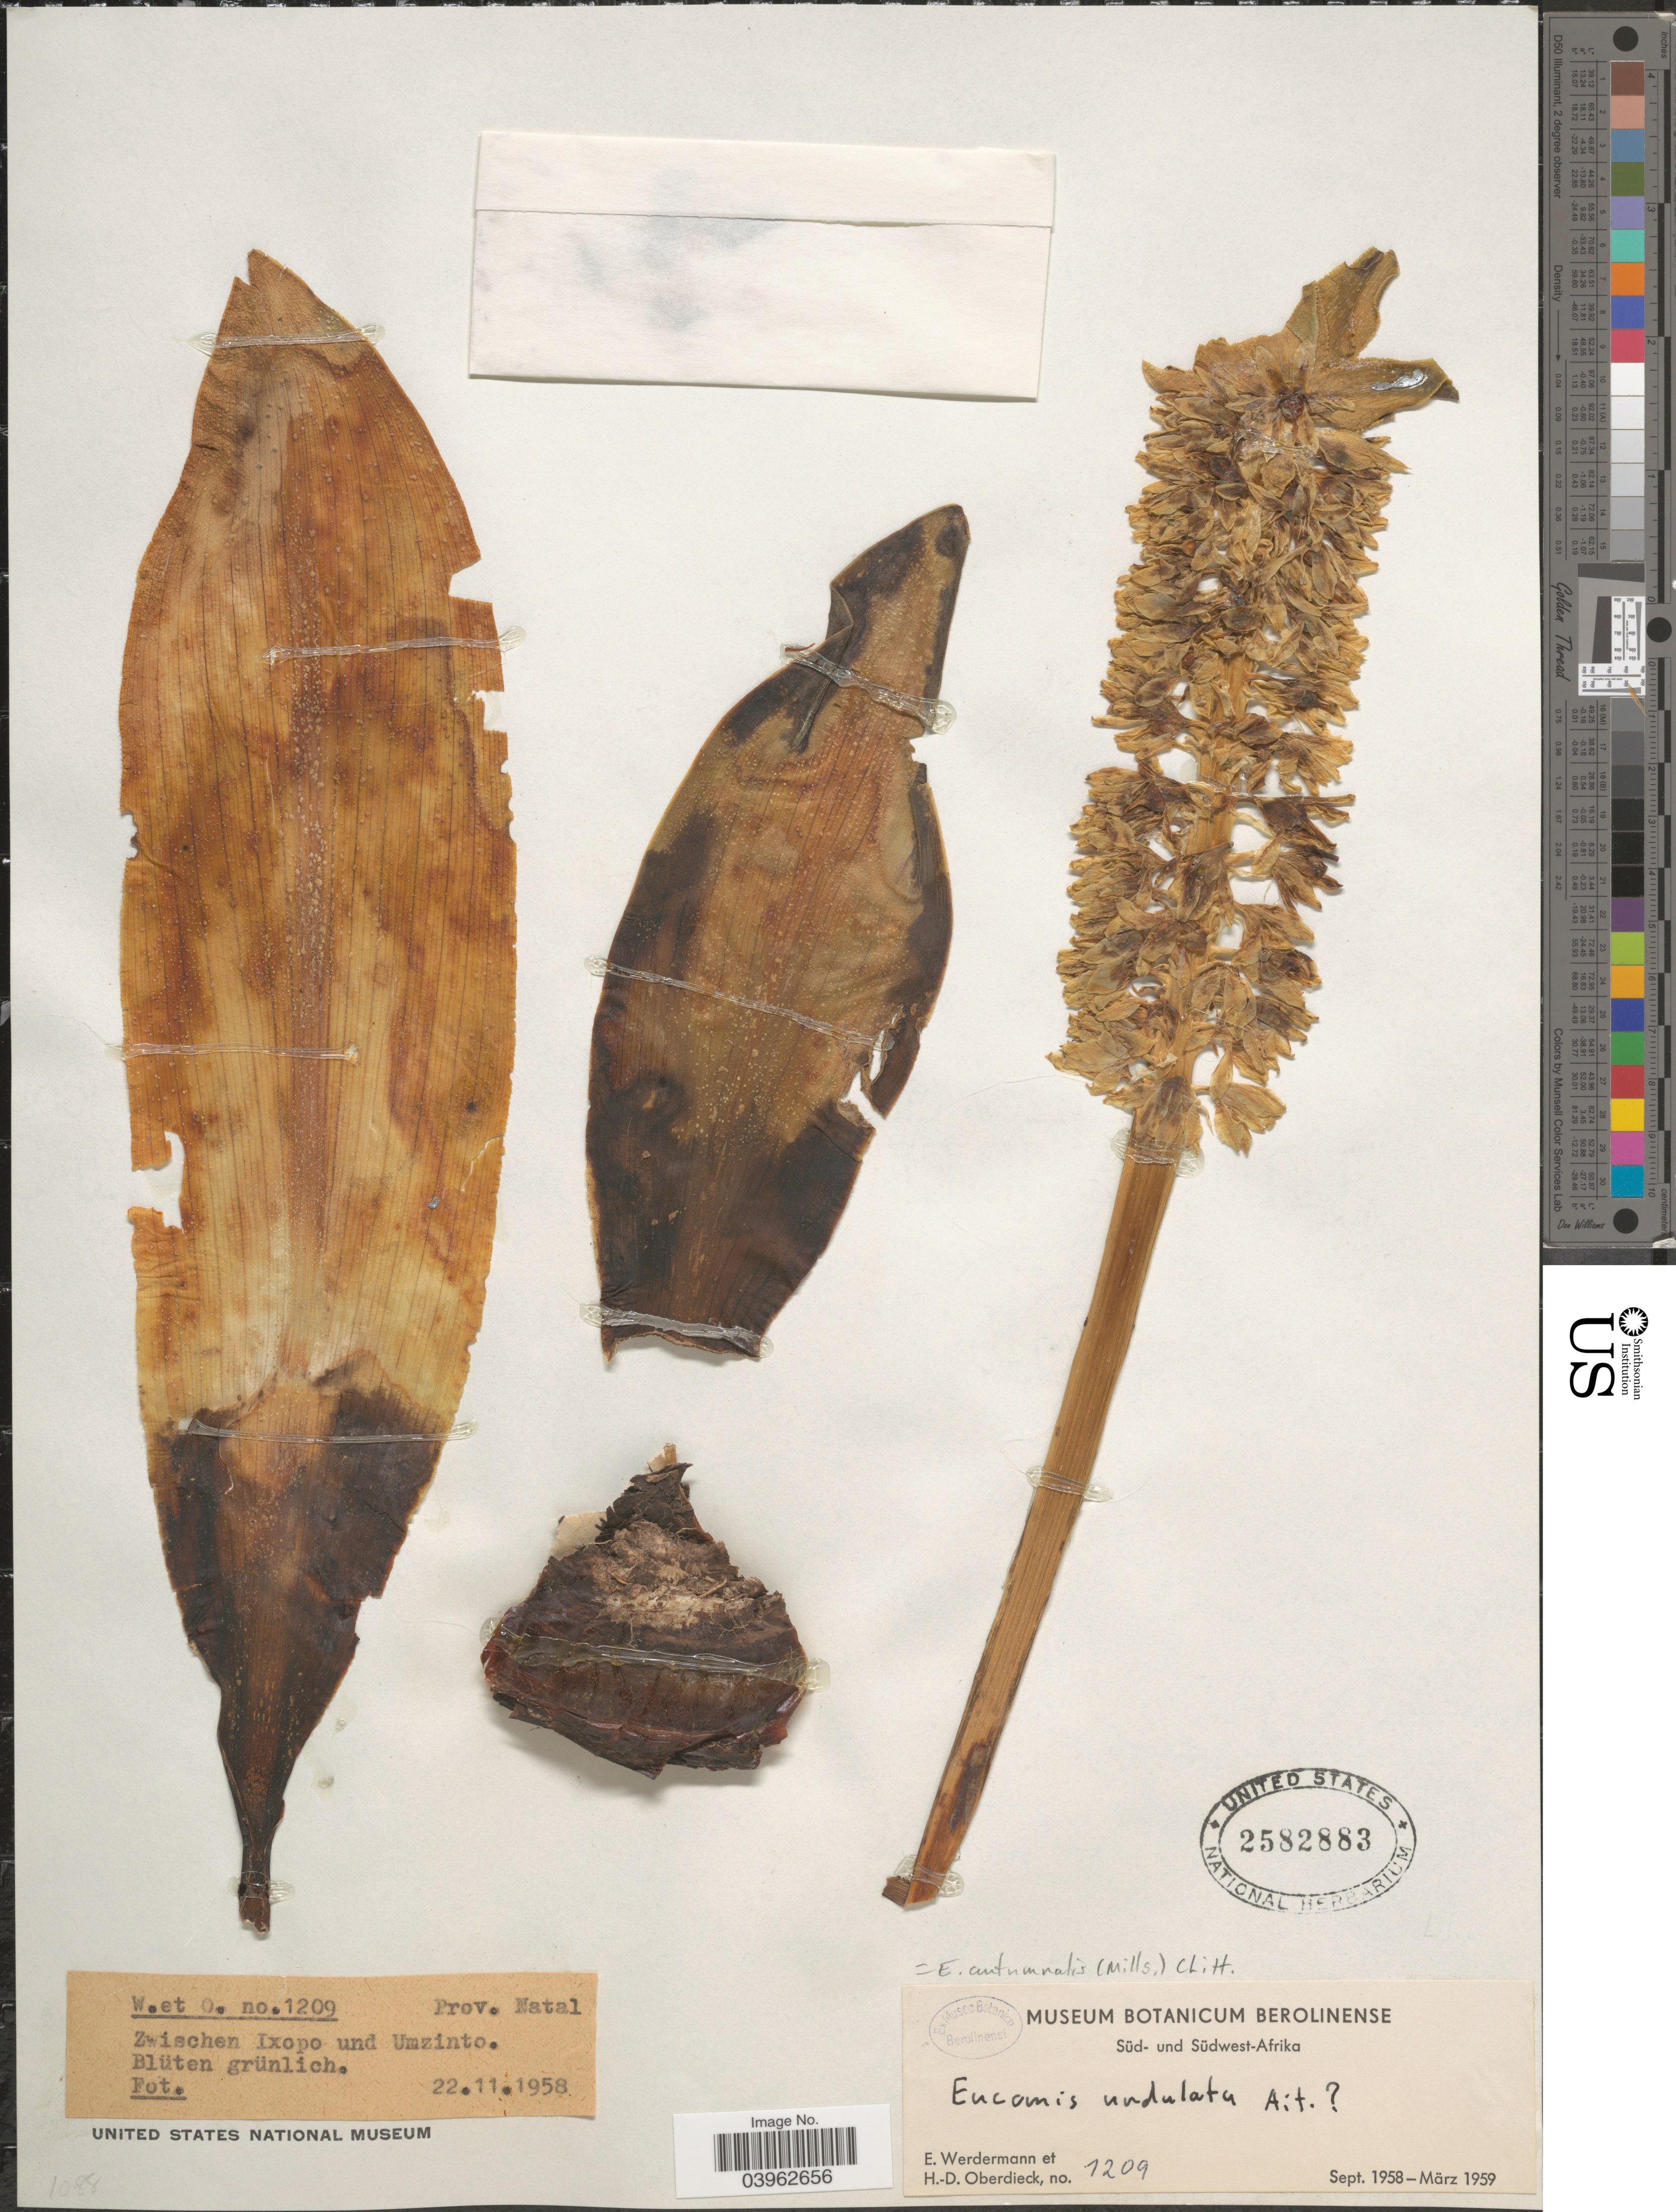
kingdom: Plantae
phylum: Tracheophyta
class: Liliopsida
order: Asparagales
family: Asparagaceae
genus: Eucomis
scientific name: Eucomis undulata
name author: Aiton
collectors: E. Werdermann & H. Oberdieck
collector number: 1209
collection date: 1958-11-22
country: South Africa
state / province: KwaZulu-Natal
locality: Prov. Natal. Zwischen ixopo und Umzinto. Blüten grünlich.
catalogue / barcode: US 2582883